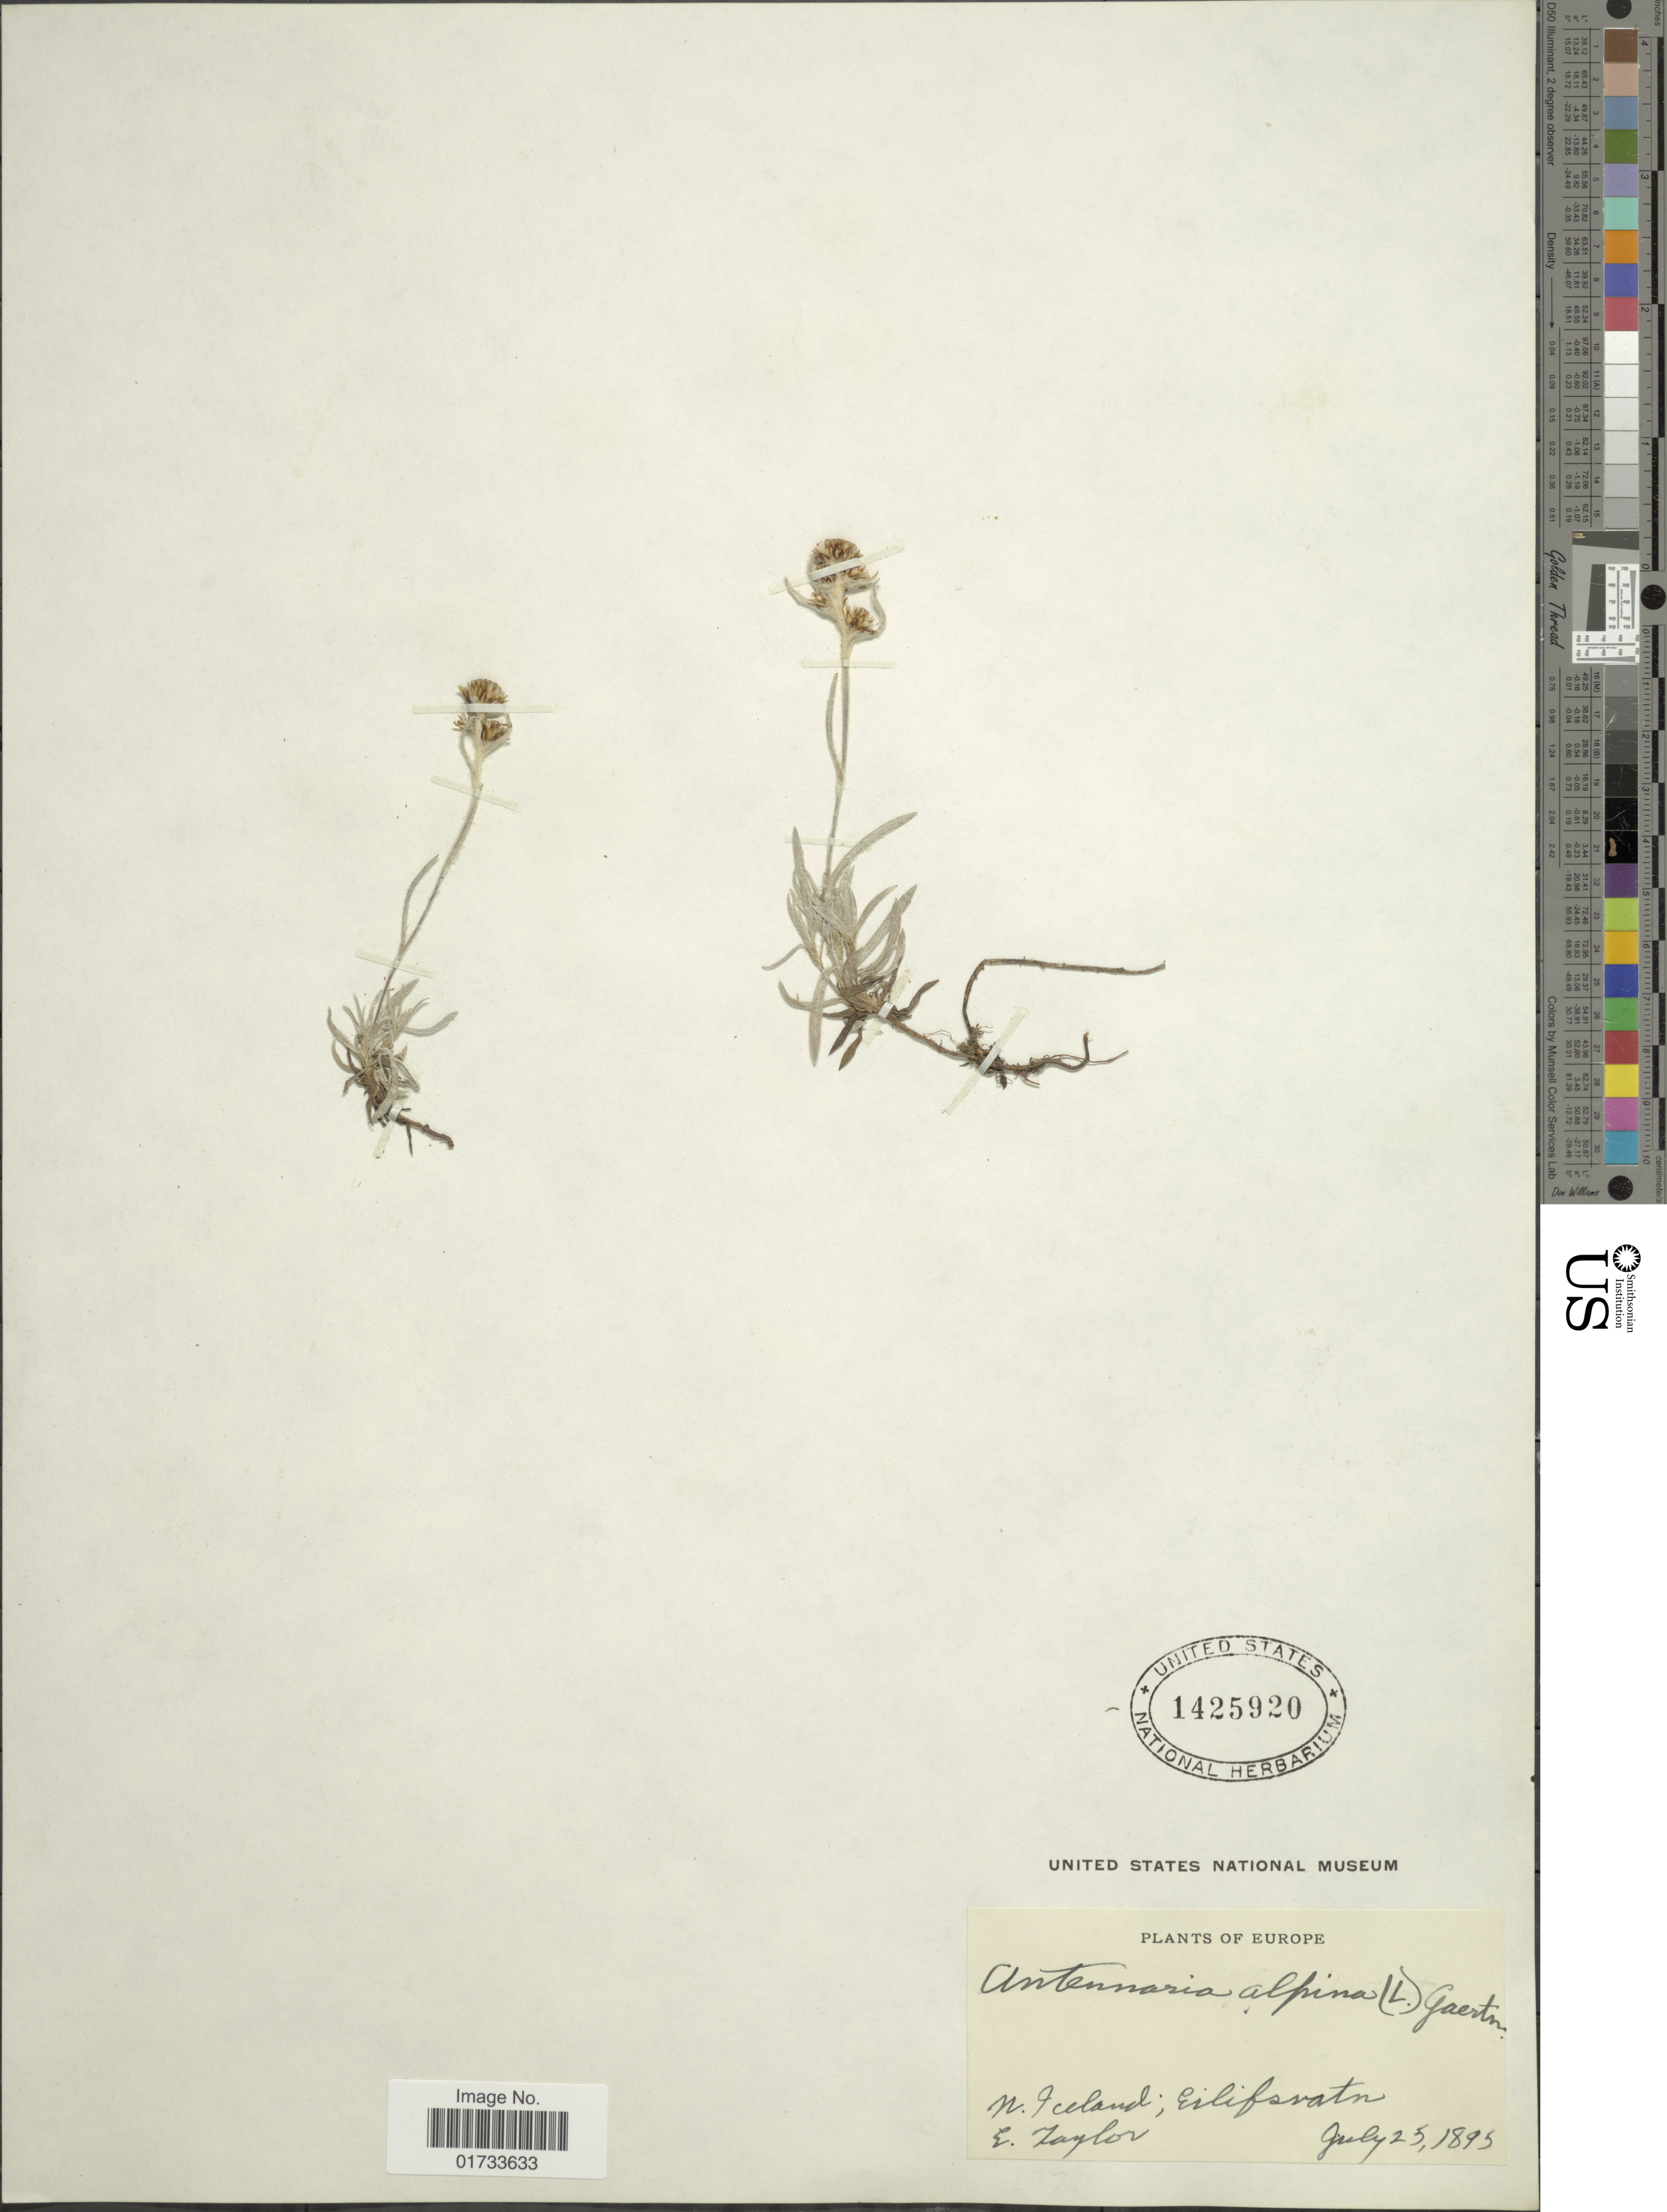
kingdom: Plantae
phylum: Tracheophyta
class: Magnoliopsida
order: Asterales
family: Asteraceae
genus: Antennaria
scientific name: Antennaria alpina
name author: (L.) Gaertn.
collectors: E. Taylor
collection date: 1895-07-25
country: Iceland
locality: N. Iceland; Eilifsvatn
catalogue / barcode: US 1425920